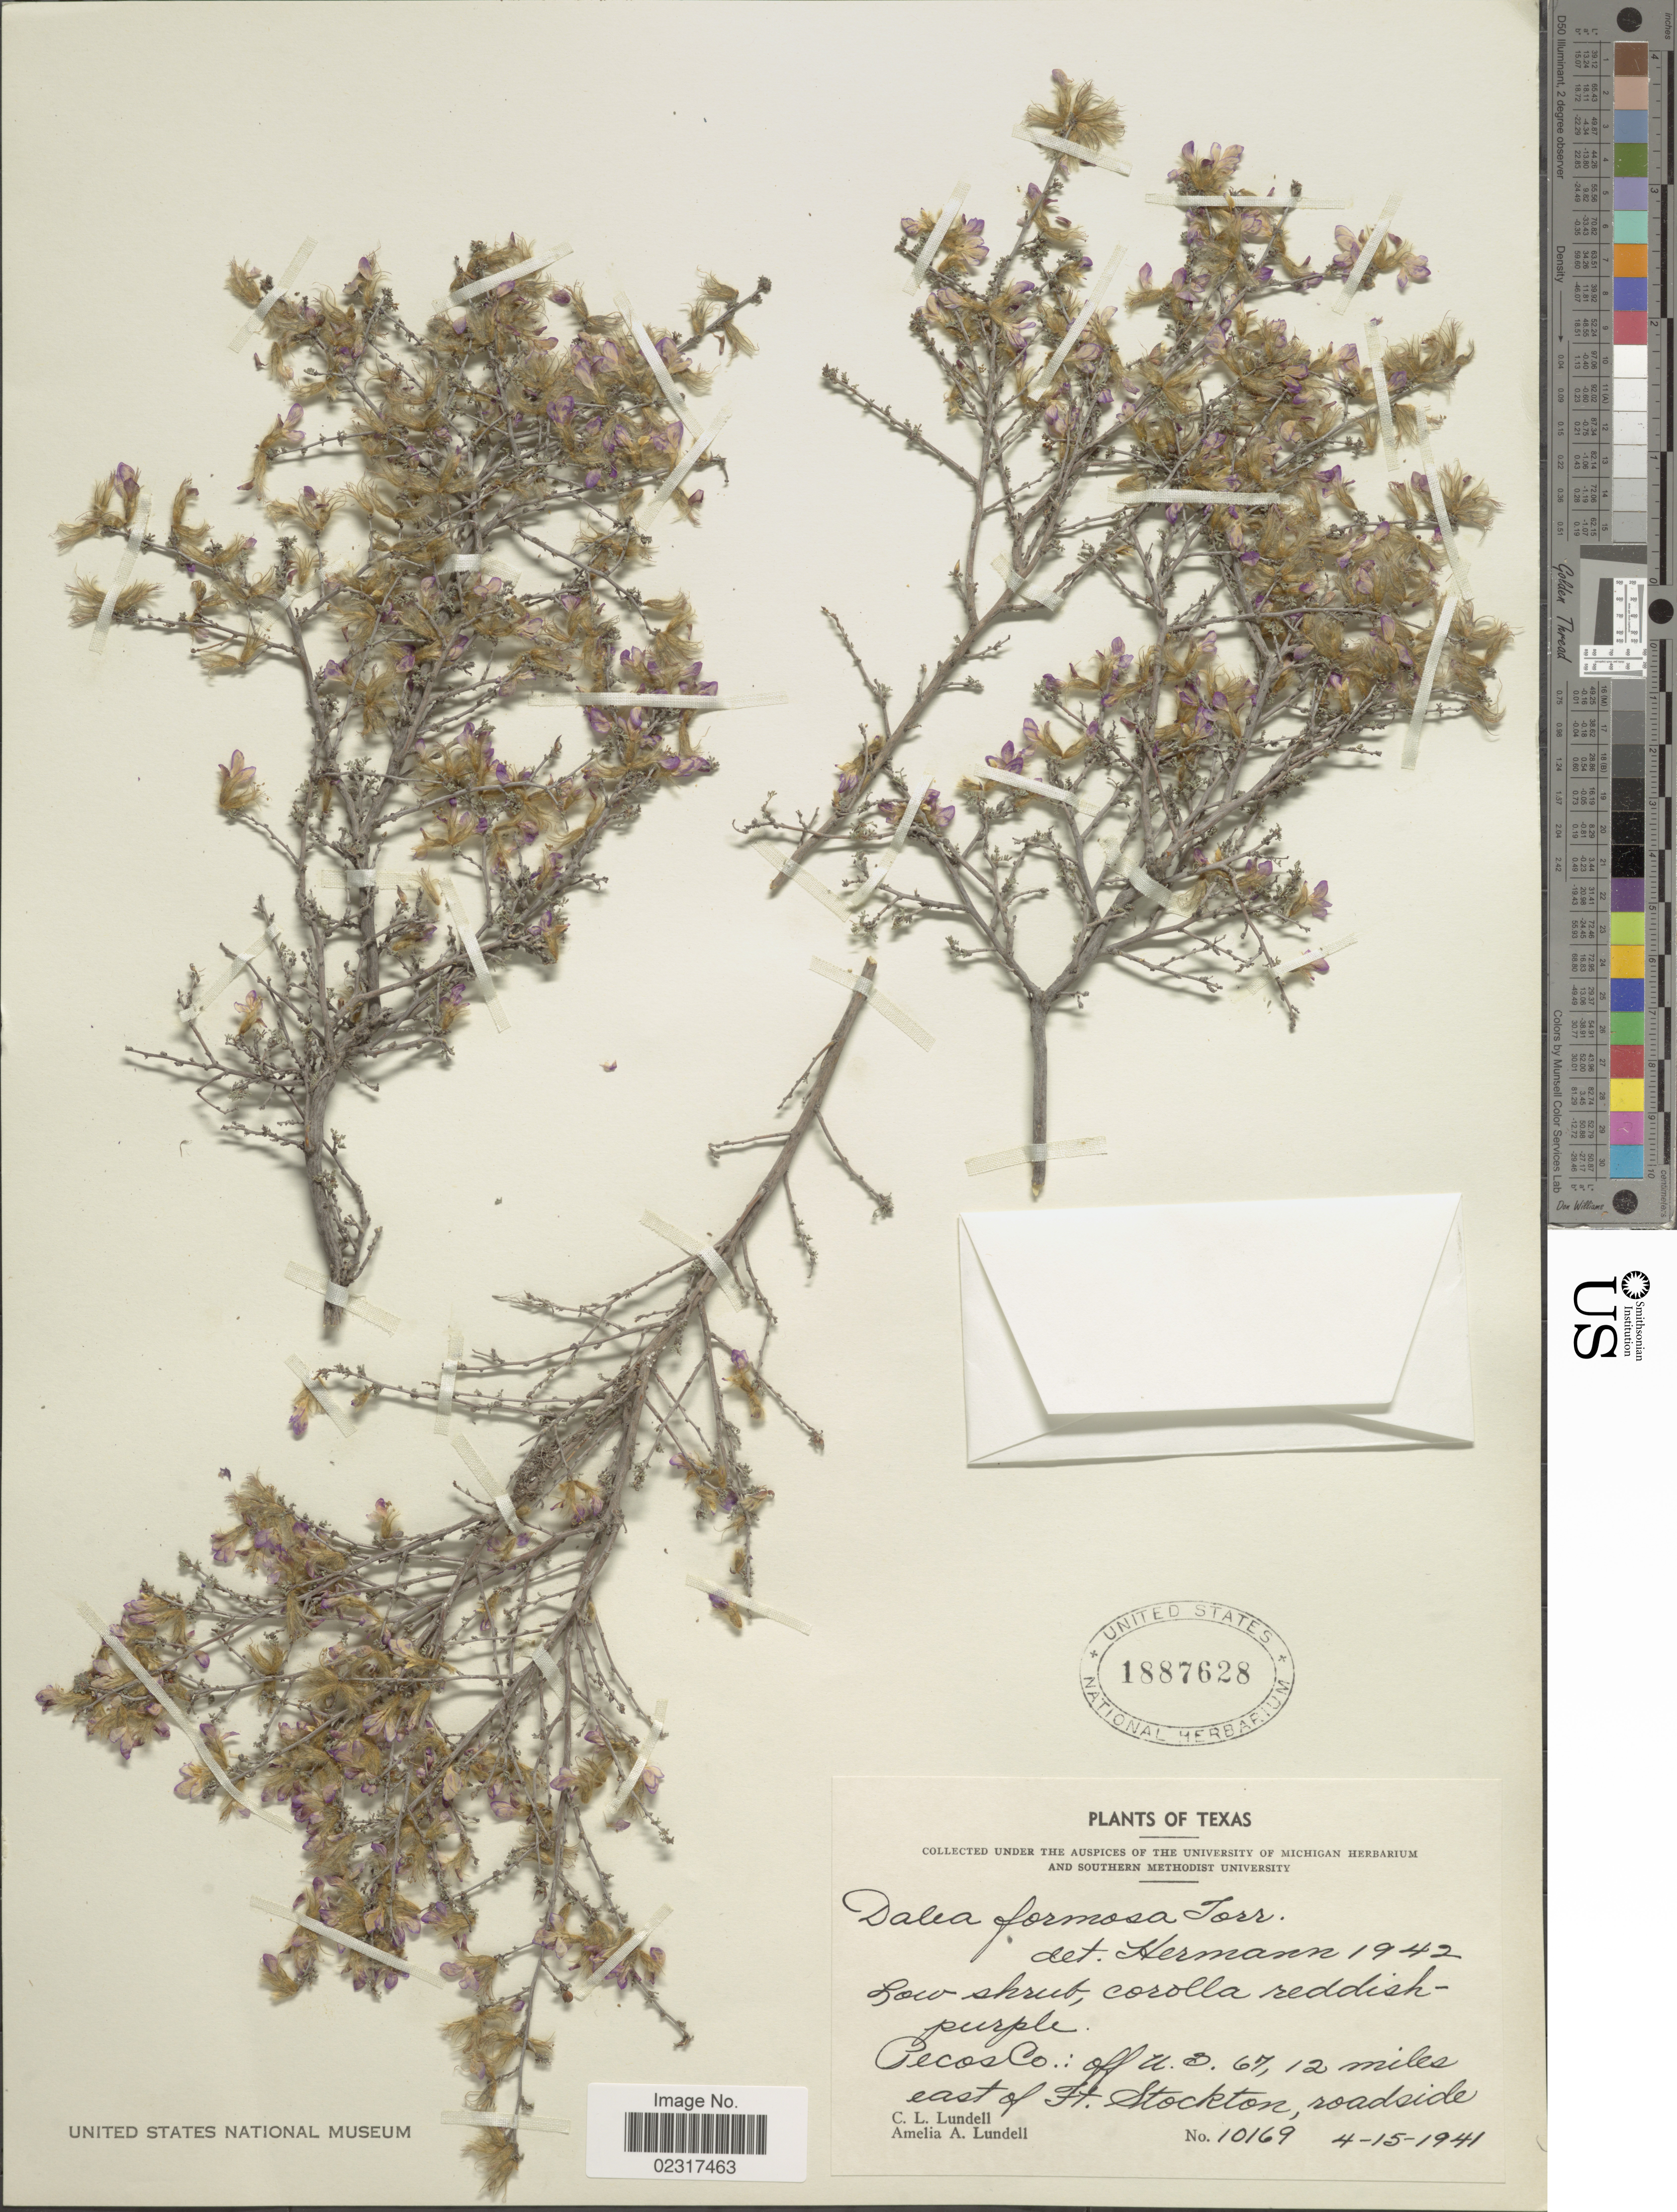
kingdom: Plantae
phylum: Tracheophyta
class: Magnoliopsida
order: Fabales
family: Fabaceae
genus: Dalea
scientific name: Dalea formosa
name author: Torr.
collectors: C. L. Lundell & A. A. Lundell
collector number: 10169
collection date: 1941-04-15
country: United States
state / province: Texas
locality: Pecos Co.: off U.S. 67, 12 miles east of Ft. Stockton, roadside.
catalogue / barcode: US 1887628